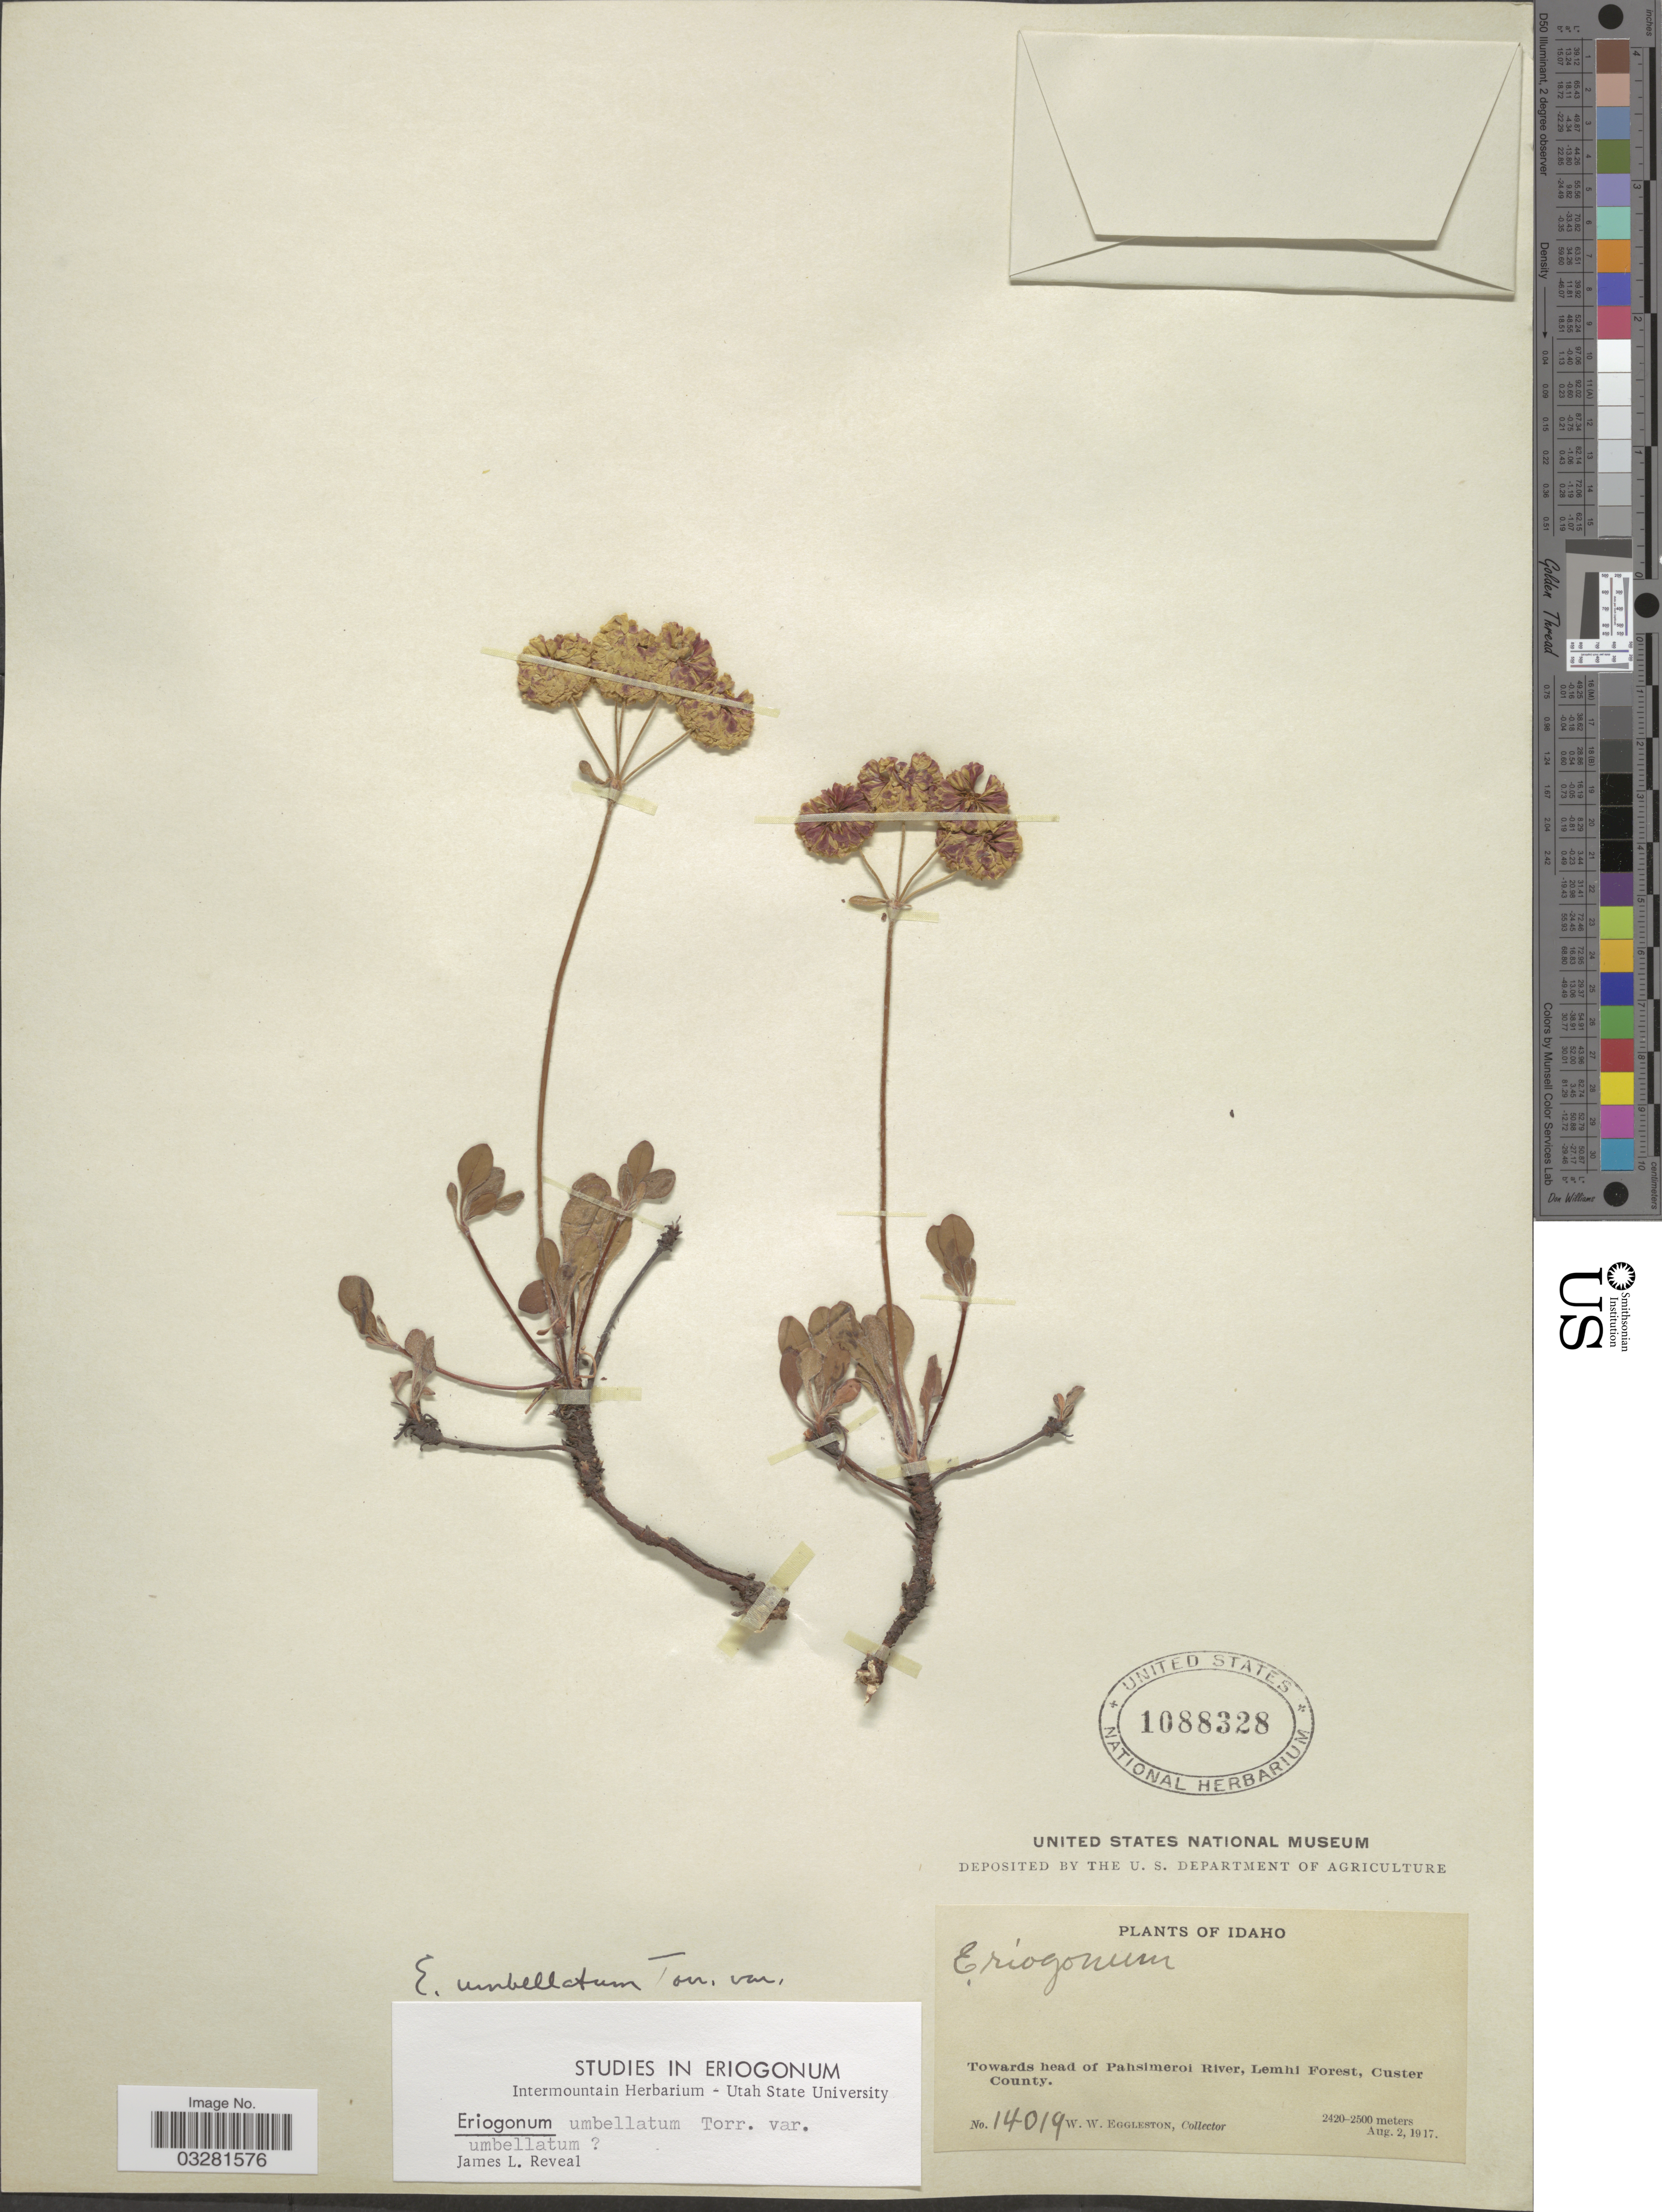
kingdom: Plantae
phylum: Tracheophyta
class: Magnoliopsida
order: Caryophyllales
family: Polygonaceae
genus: Eriogonum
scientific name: Eriogonum umbellatum var. intectum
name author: A. Nelson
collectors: W. W. Eggleston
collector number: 14019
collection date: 1917-08-02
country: United States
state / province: Idaho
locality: Towards head of Pahsimeroi River, Lemhi Forest, Custer County.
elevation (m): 2420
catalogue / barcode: US 1088328